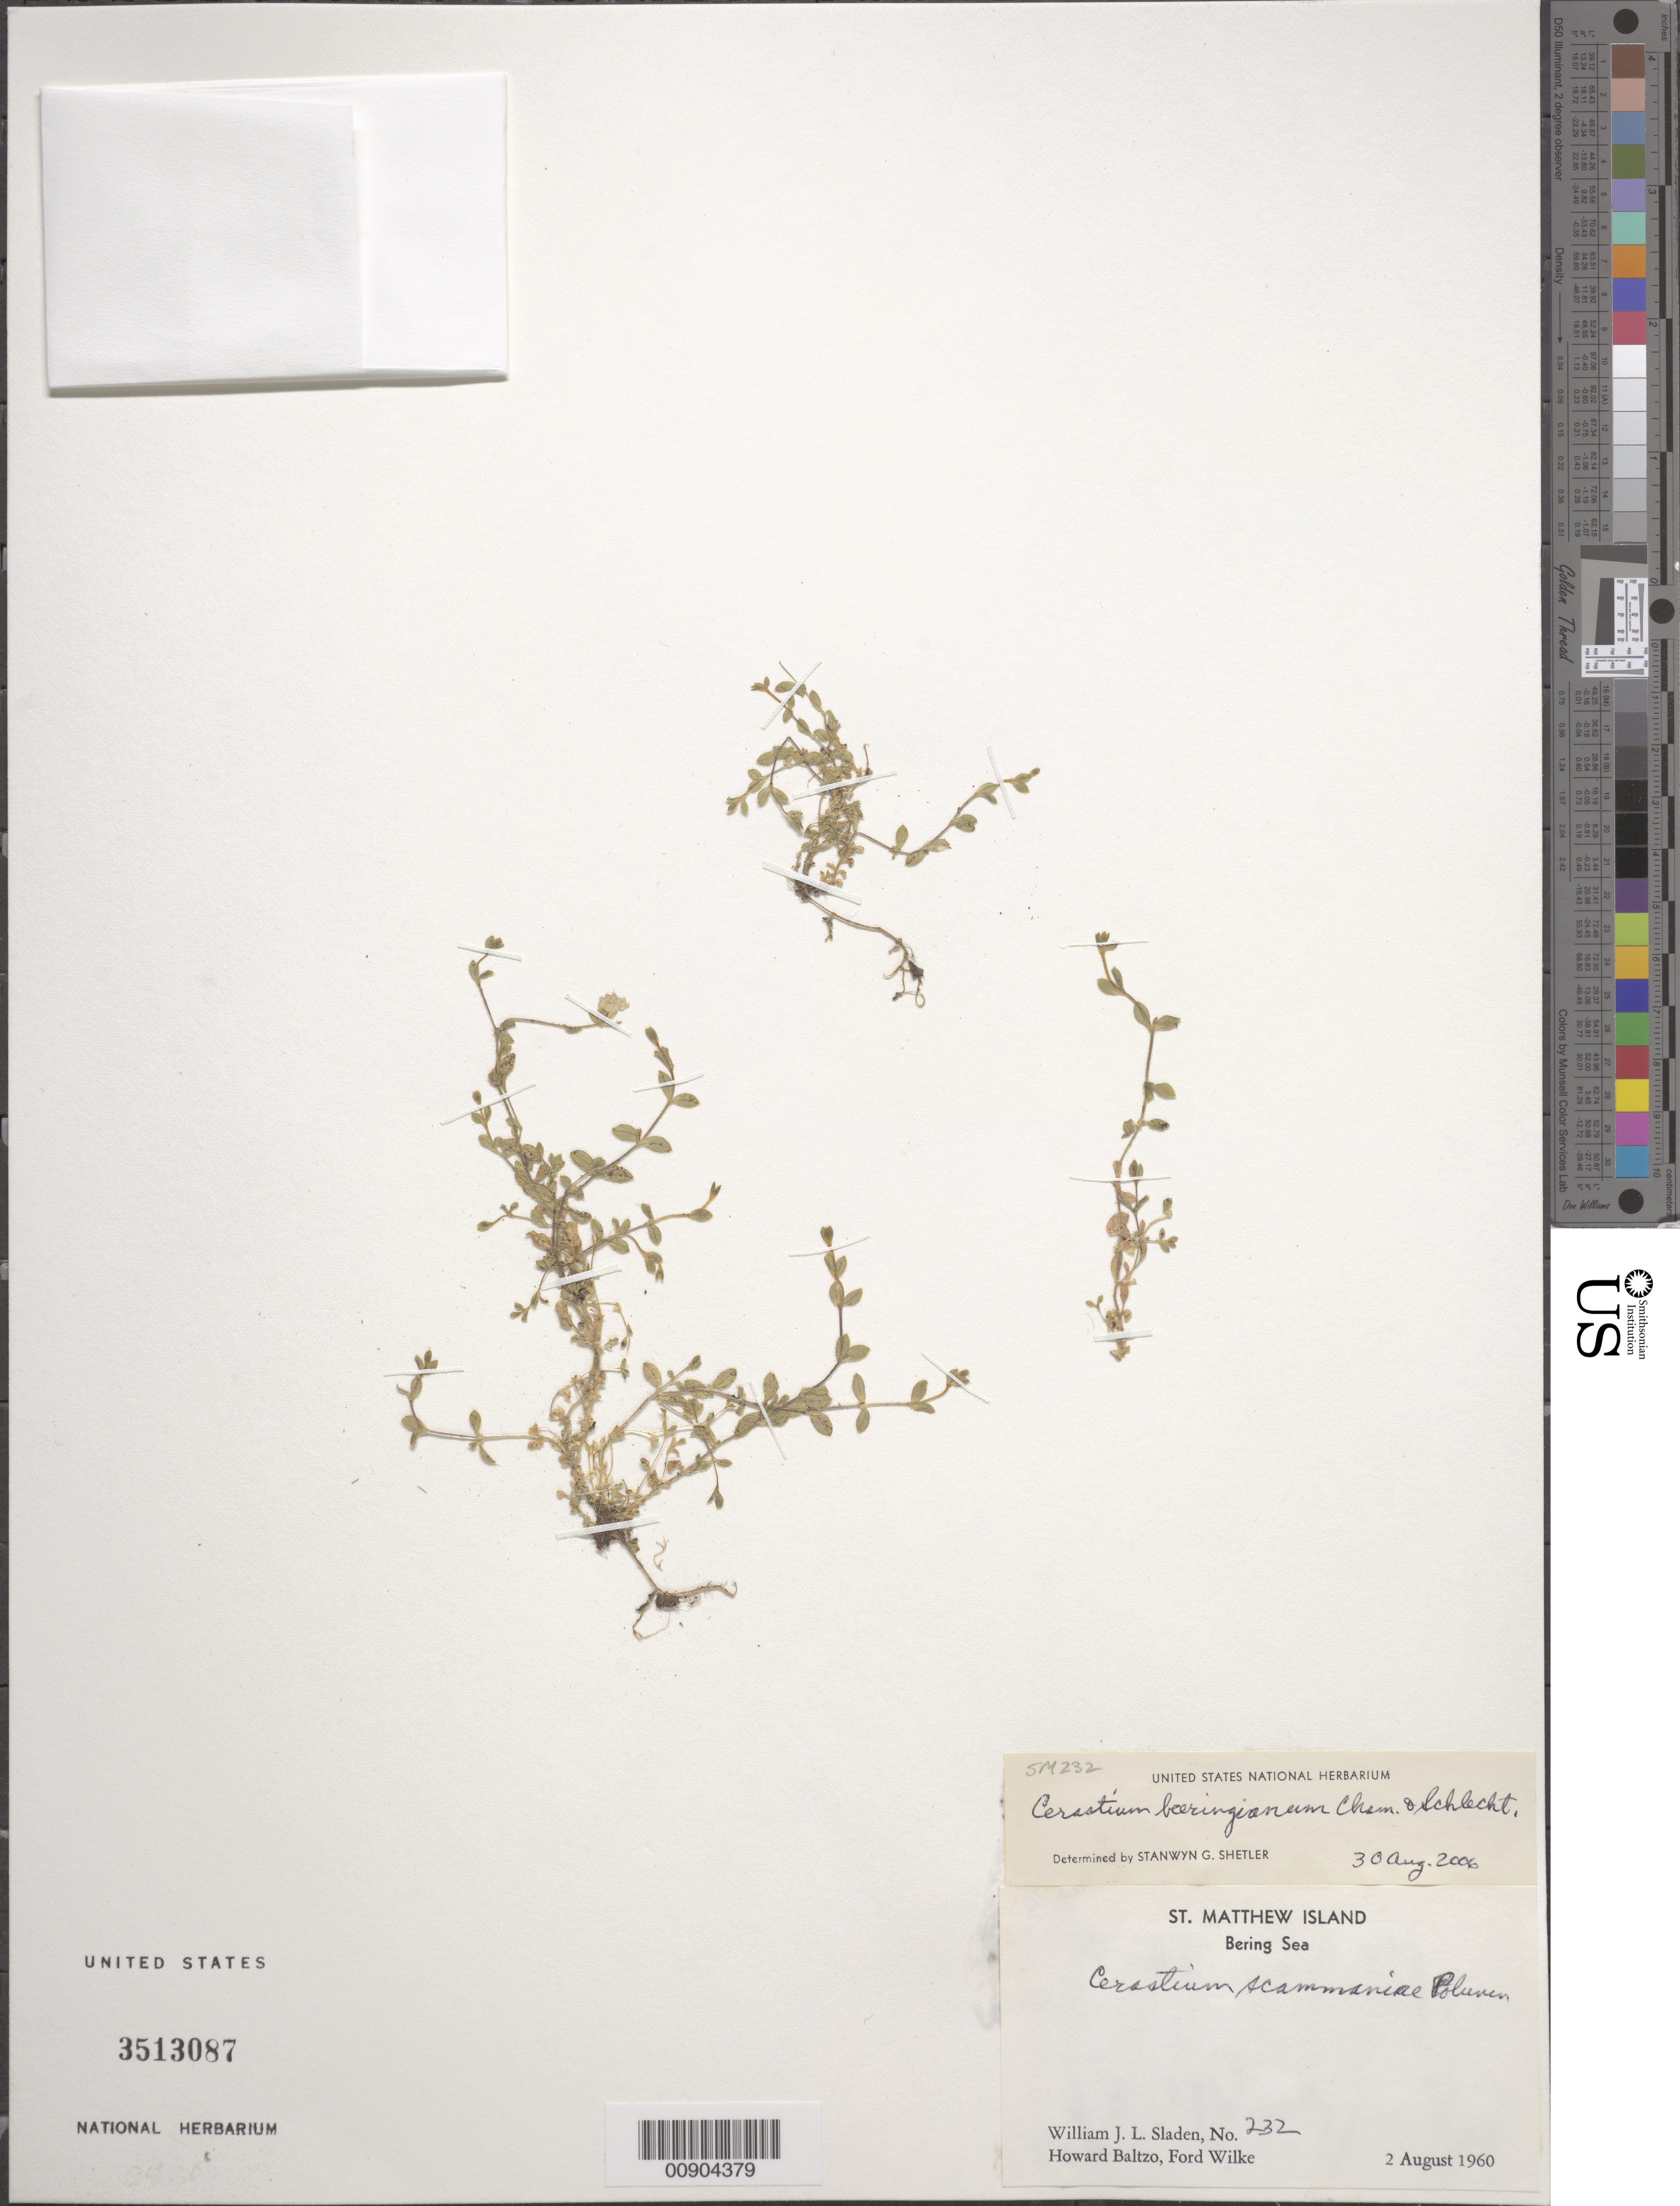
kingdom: Plantae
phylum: Tracheophyta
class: Magnoliopsida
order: Caryophyllales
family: Caryophyllaceae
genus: Cerastium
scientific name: Cerastium beeringianum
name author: Cham. & Schltdl.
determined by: Shetler, Stanwyn G., (US), NMNH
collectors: W. Sladen, H. Baltzo & F. Wilke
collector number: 232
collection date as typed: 02 Aug 1960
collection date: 1960-08-02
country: United States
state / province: Alaska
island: St. Matthew Island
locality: St. Matthew Island, Bering Sea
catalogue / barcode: US 3503087